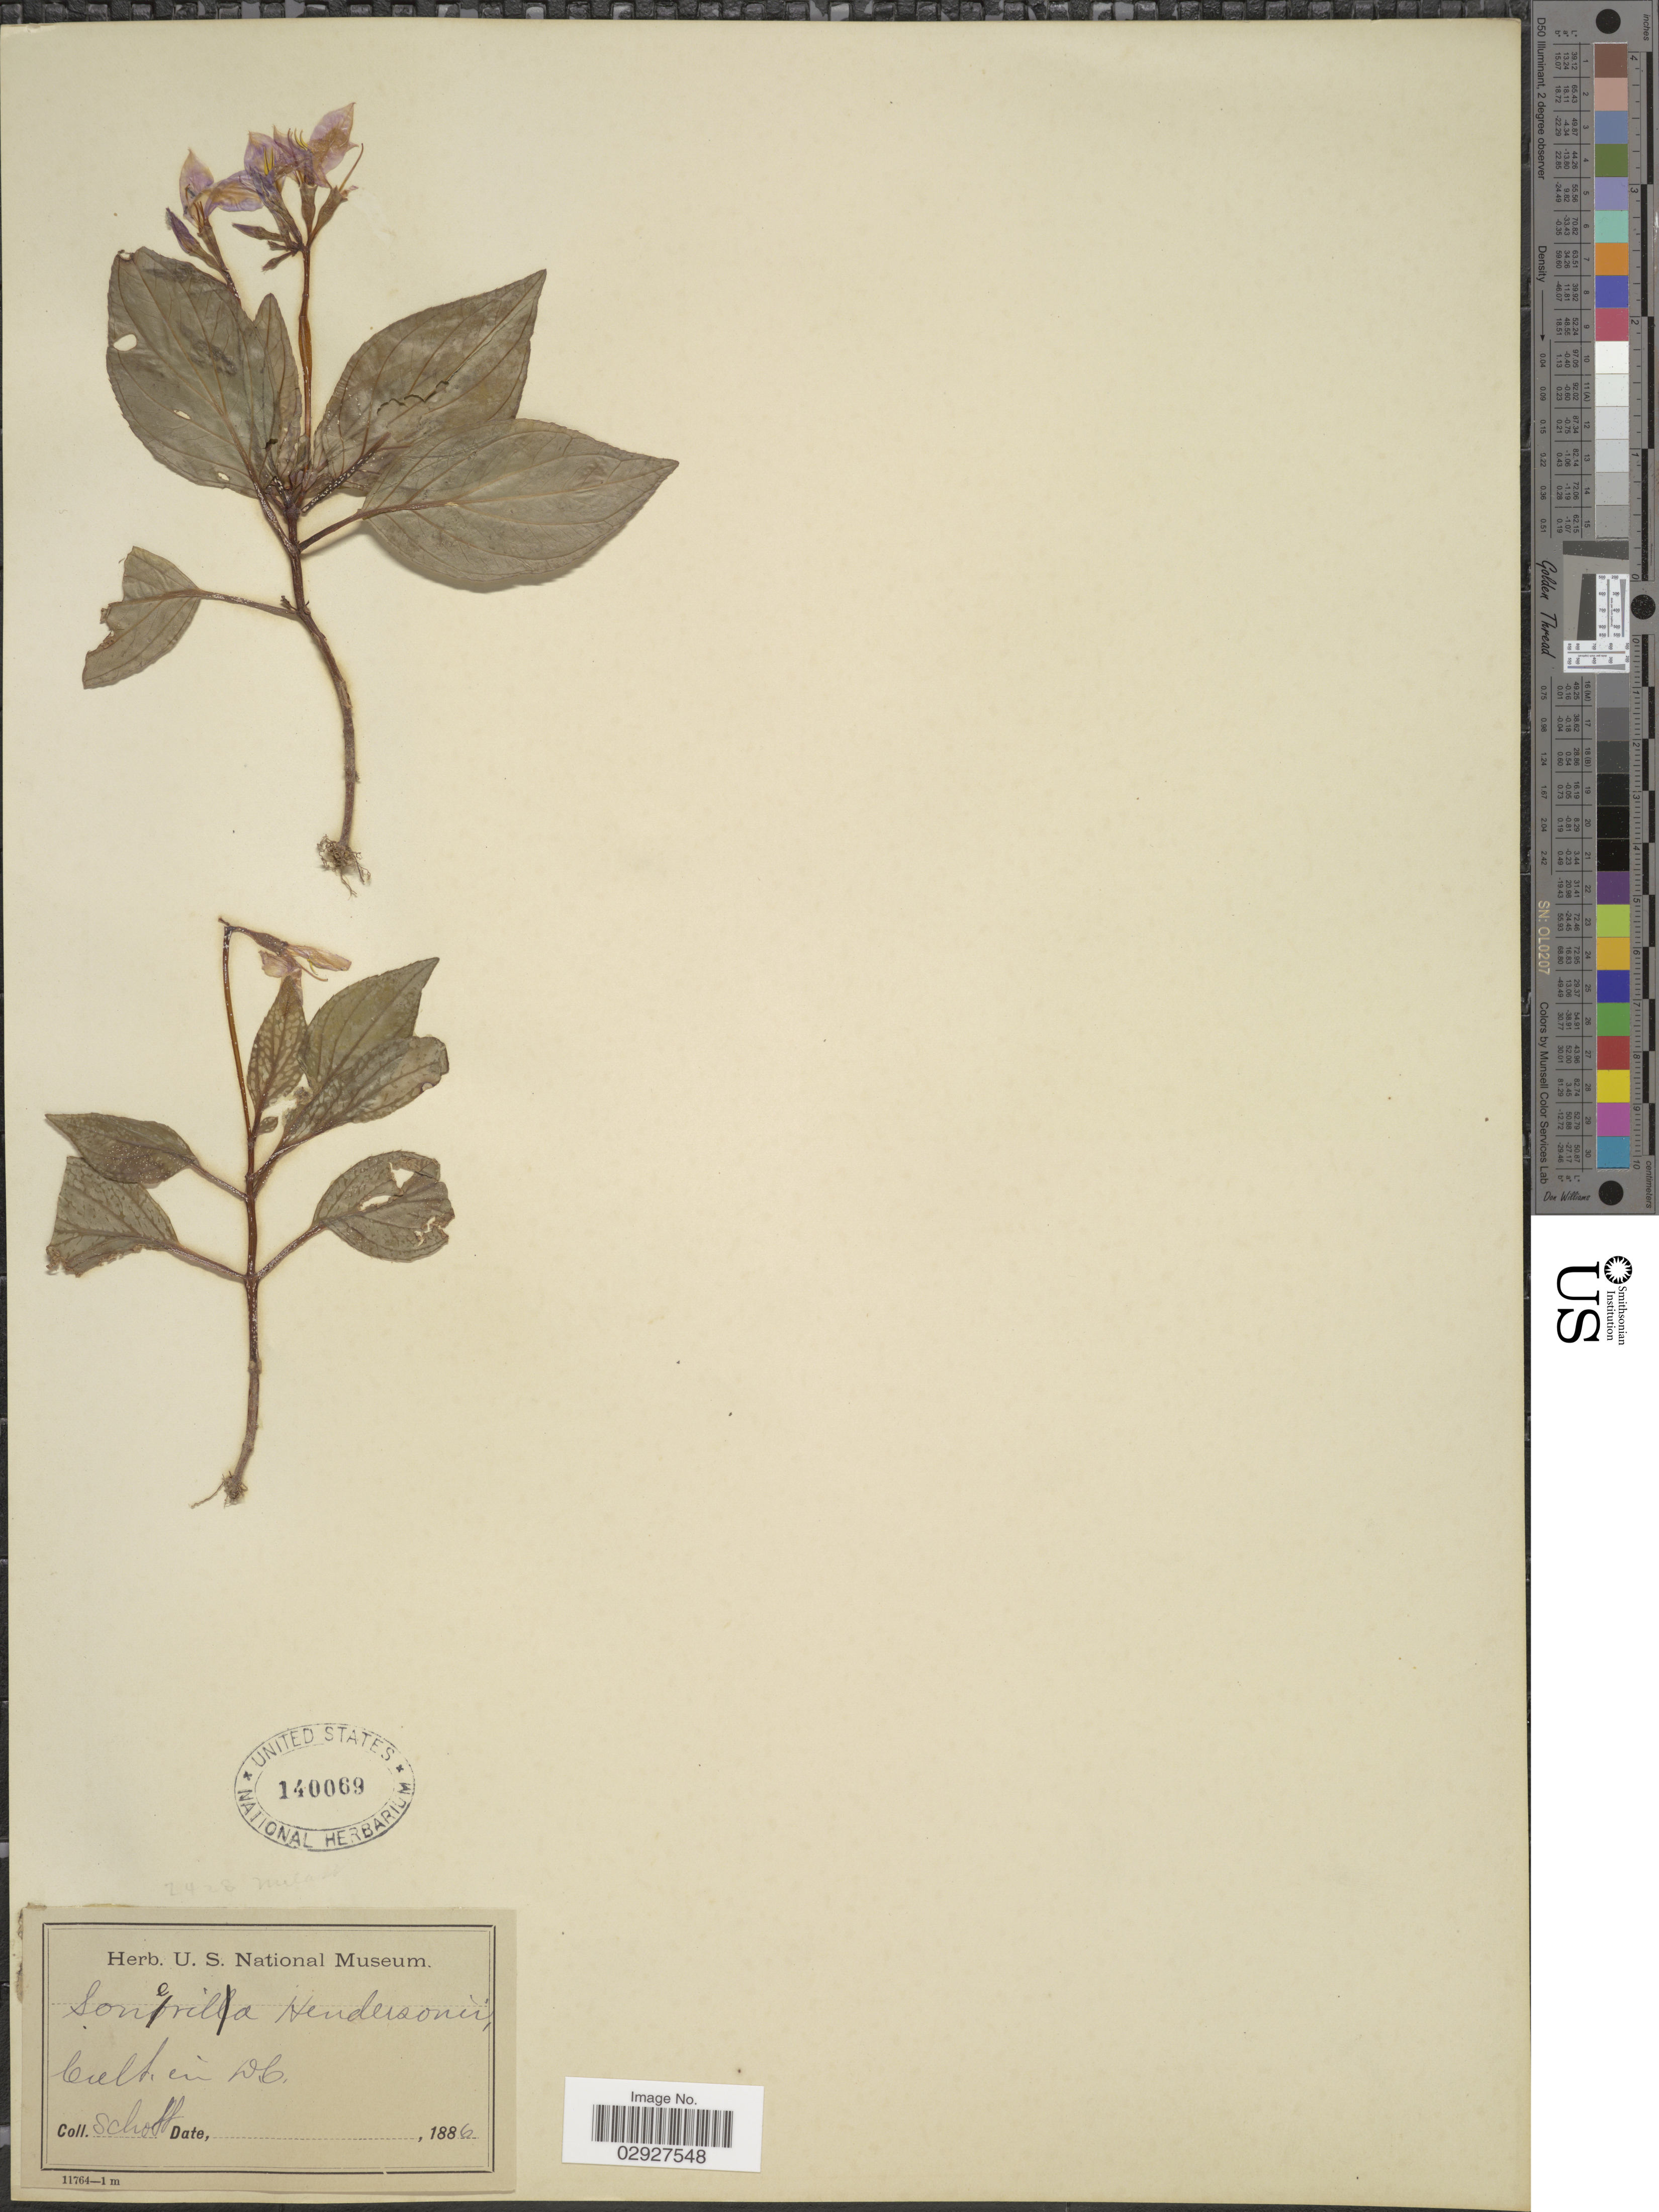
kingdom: Plantae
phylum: Tracheophyta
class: Magnoliopsida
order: Myrtales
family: Melastomataceae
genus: Sonerila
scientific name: Sonerila hendersonii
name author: Hort.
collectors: Schott, --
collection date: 1886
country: United States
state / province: District of Columbia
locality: Cult. in D.C.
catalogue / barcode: US 140069